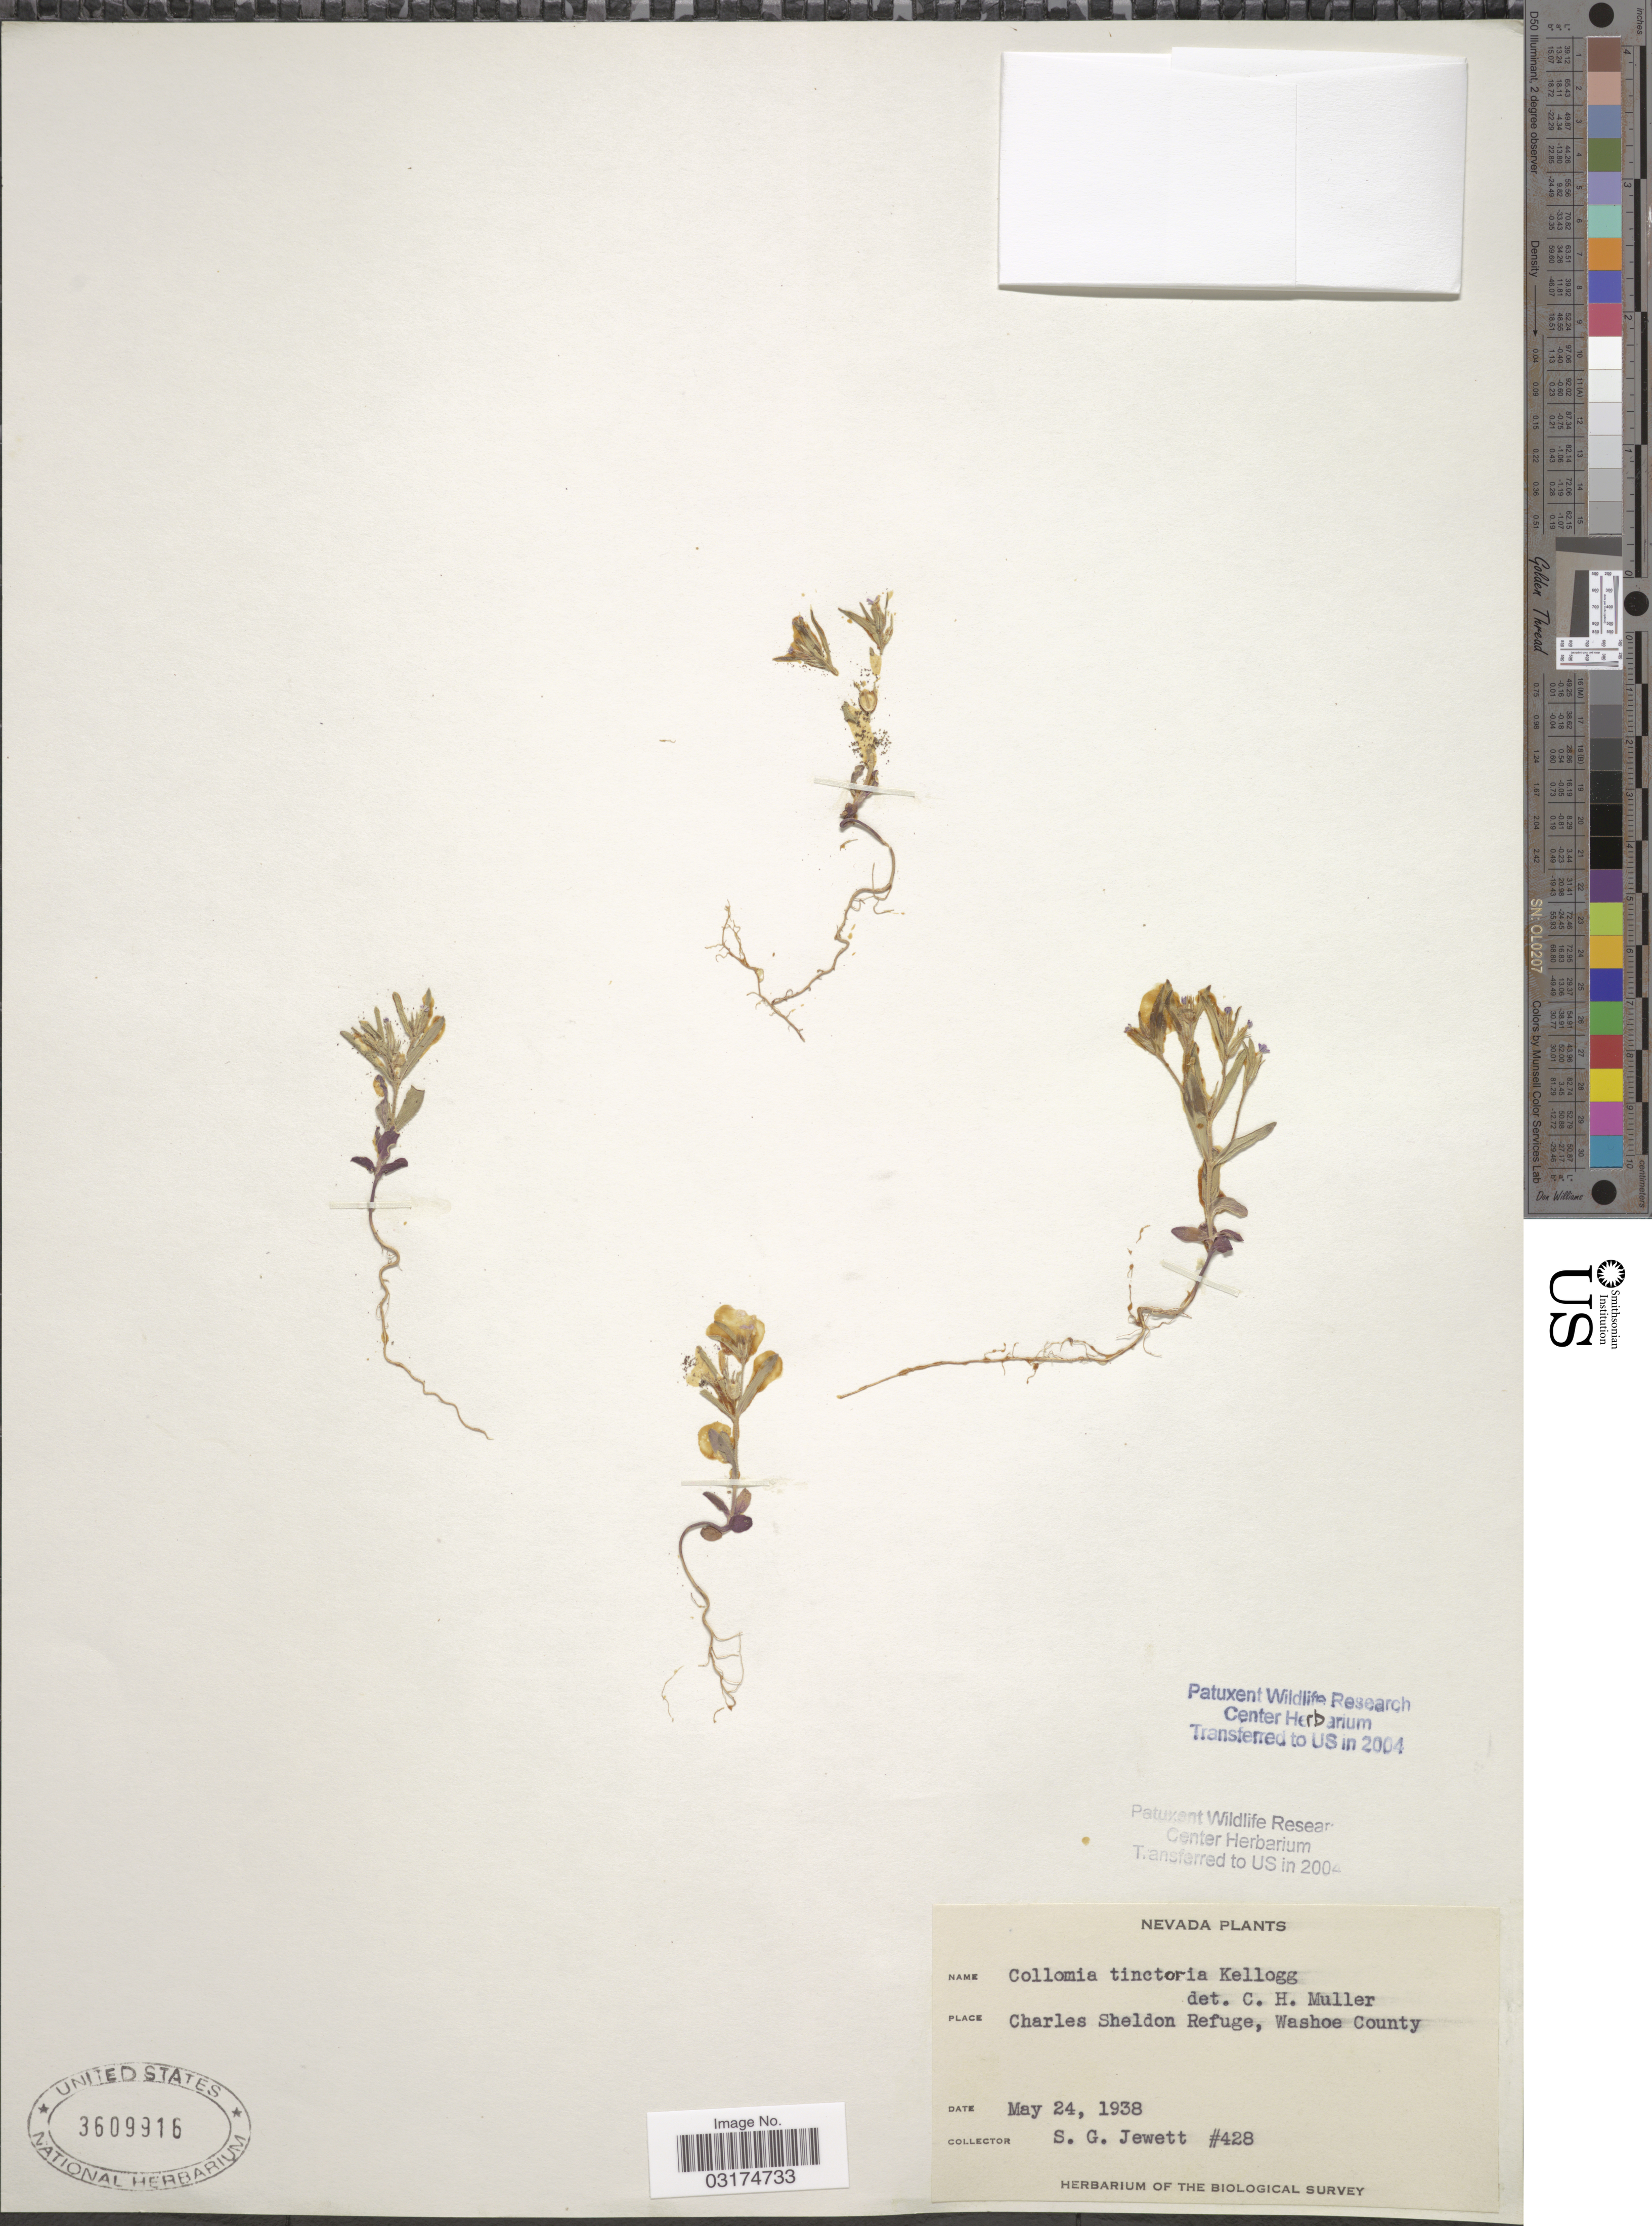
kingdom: Plantae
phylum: Tracheophyta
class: Magnoliopsida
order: Ericales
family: Polemoniaceae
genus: Collomia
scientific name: Collomia tinctoria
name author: Kellogg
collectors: S. Jewett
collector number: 428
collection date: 1938-05-24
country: United States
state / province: Nevada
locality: Charles Sheldon Refuge, Washoe County.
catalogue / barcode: US 3609916